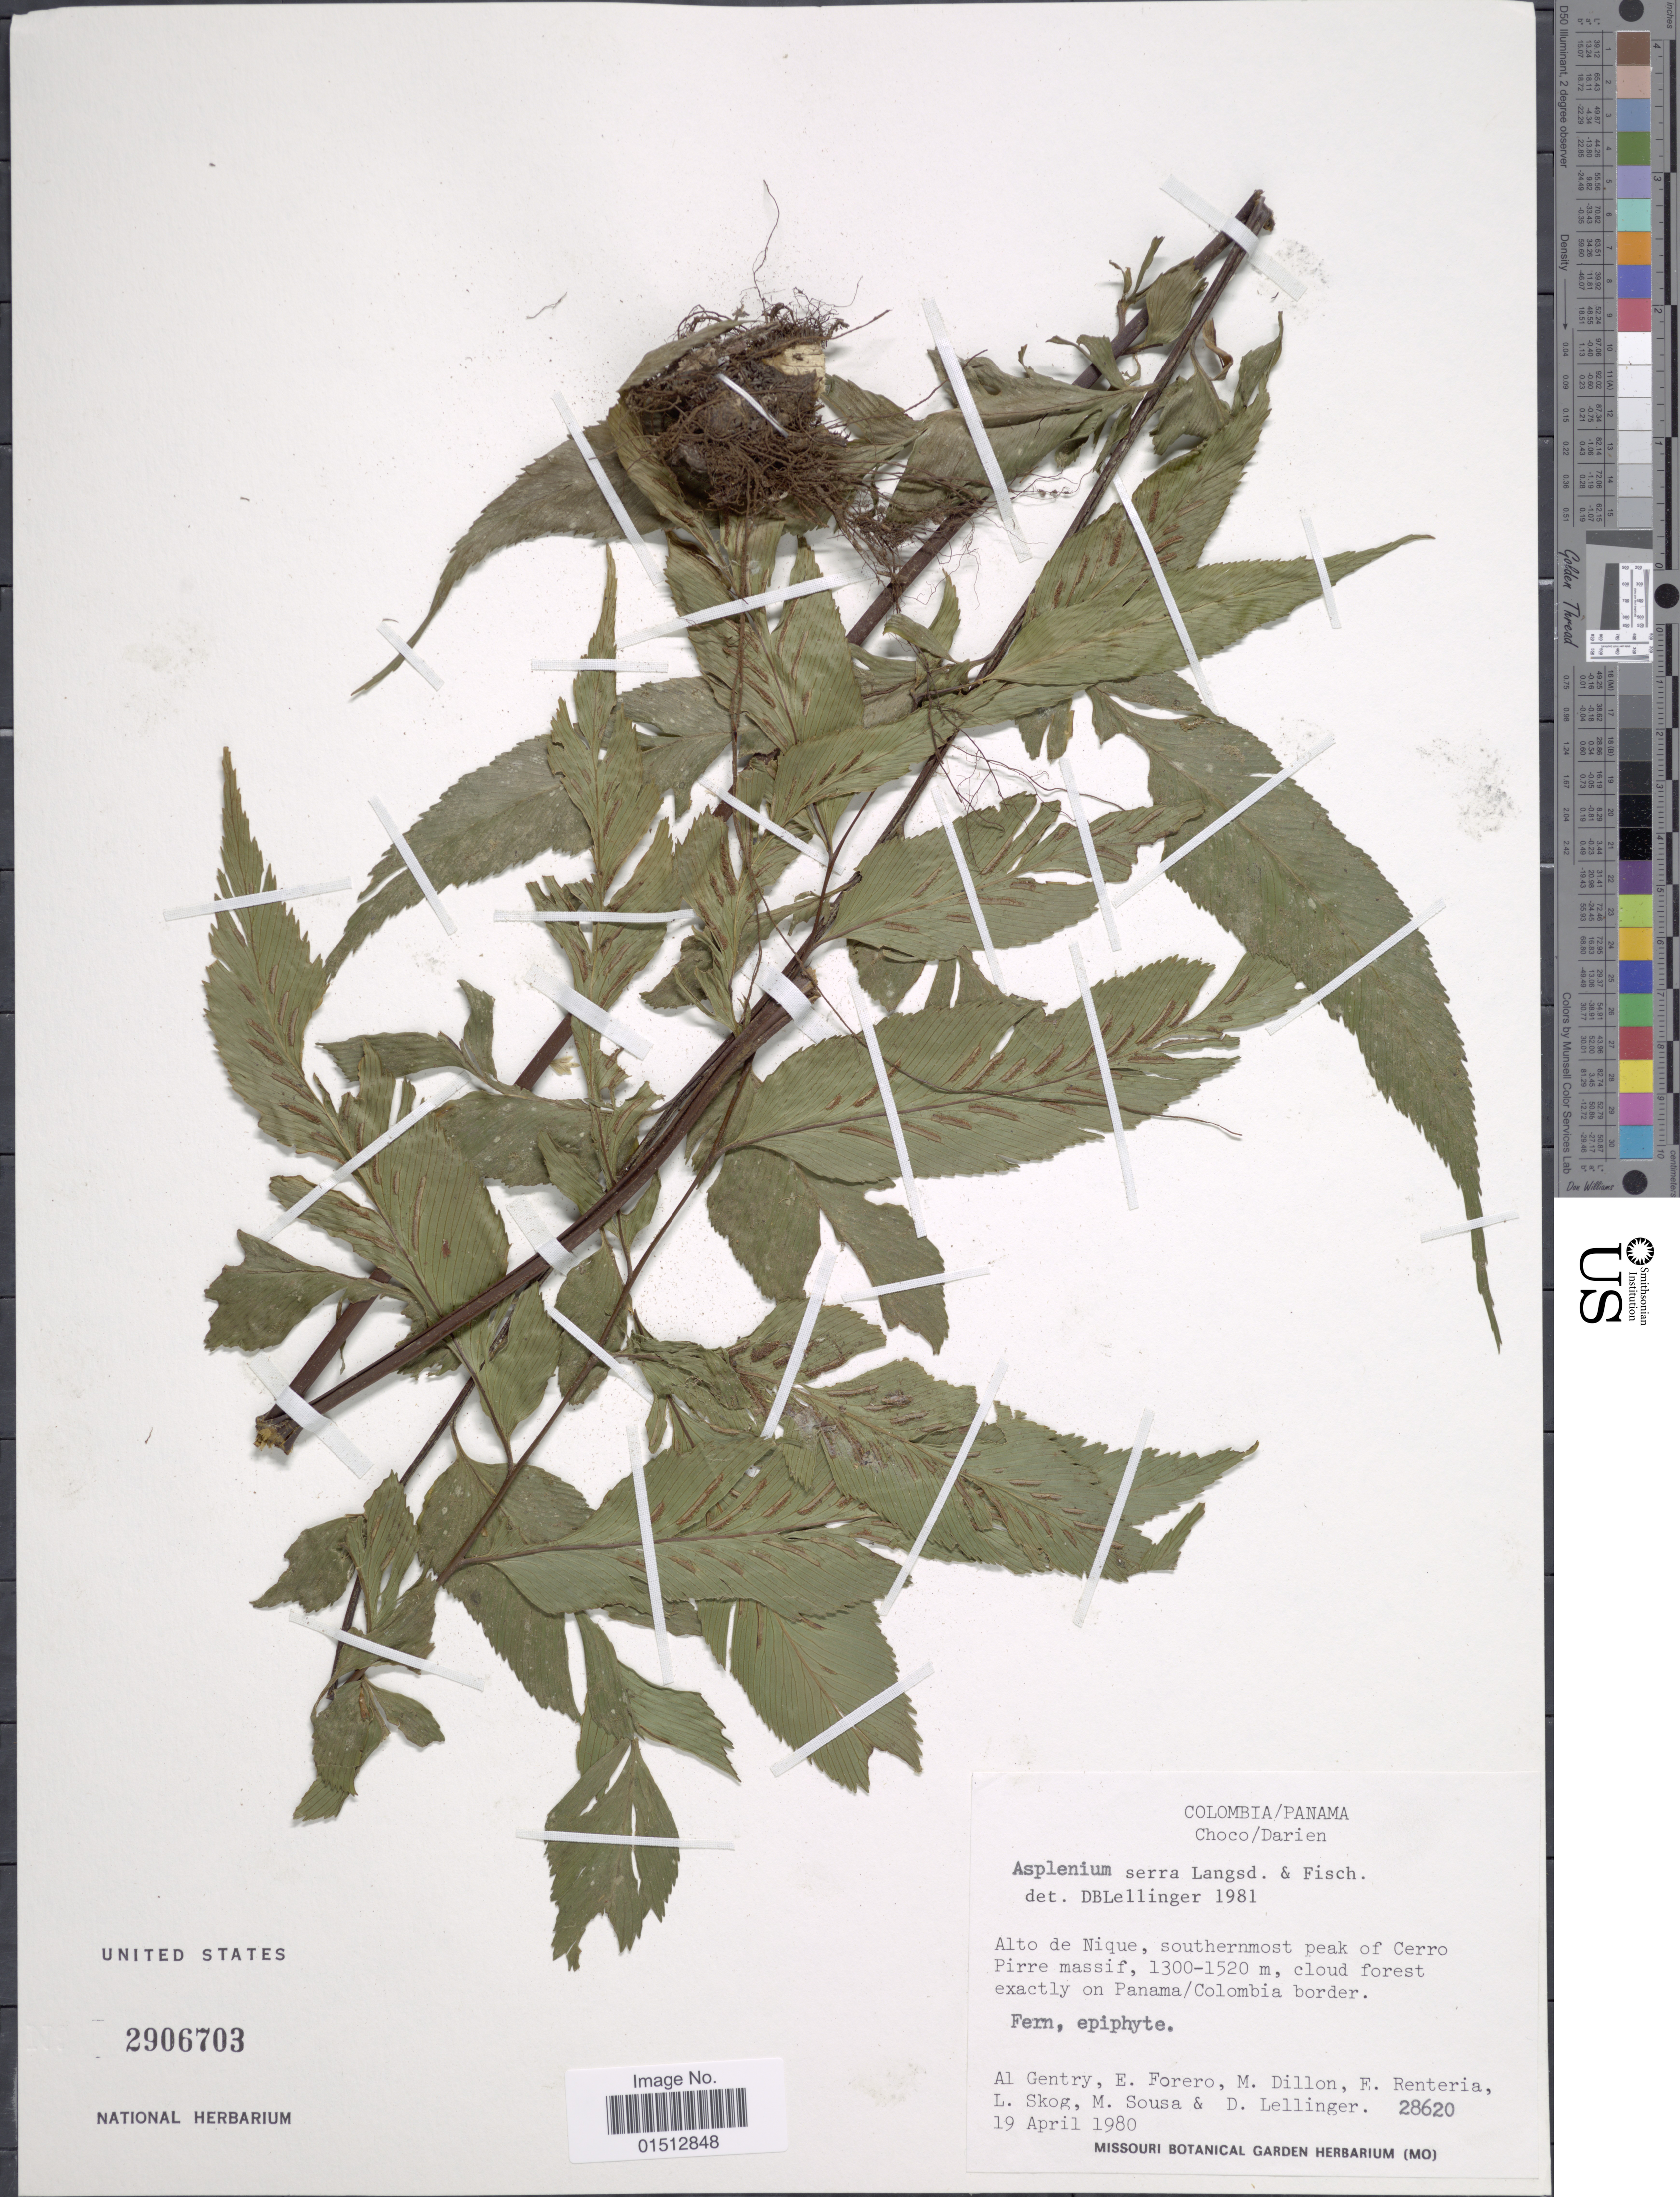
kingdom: Plantae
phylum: Tracheophyta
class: Polypodiopsida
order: Polypodiales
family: Aspleniaceae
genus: Asplenium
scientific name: Asplenium serra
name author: Langsd. & Fisch.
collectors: A. H. Gentry, E. Forero, M. O. Dillon, E. Renteria & et al.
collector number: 28620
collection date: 1980-04-19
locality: Colombia/Panama, Choco/Darien, Alto de Nique, southernmost peak of Cerro Pirre massif, cloud forest exactly on Panama/Colombia border.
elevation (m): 1300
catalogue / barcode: US 2906703